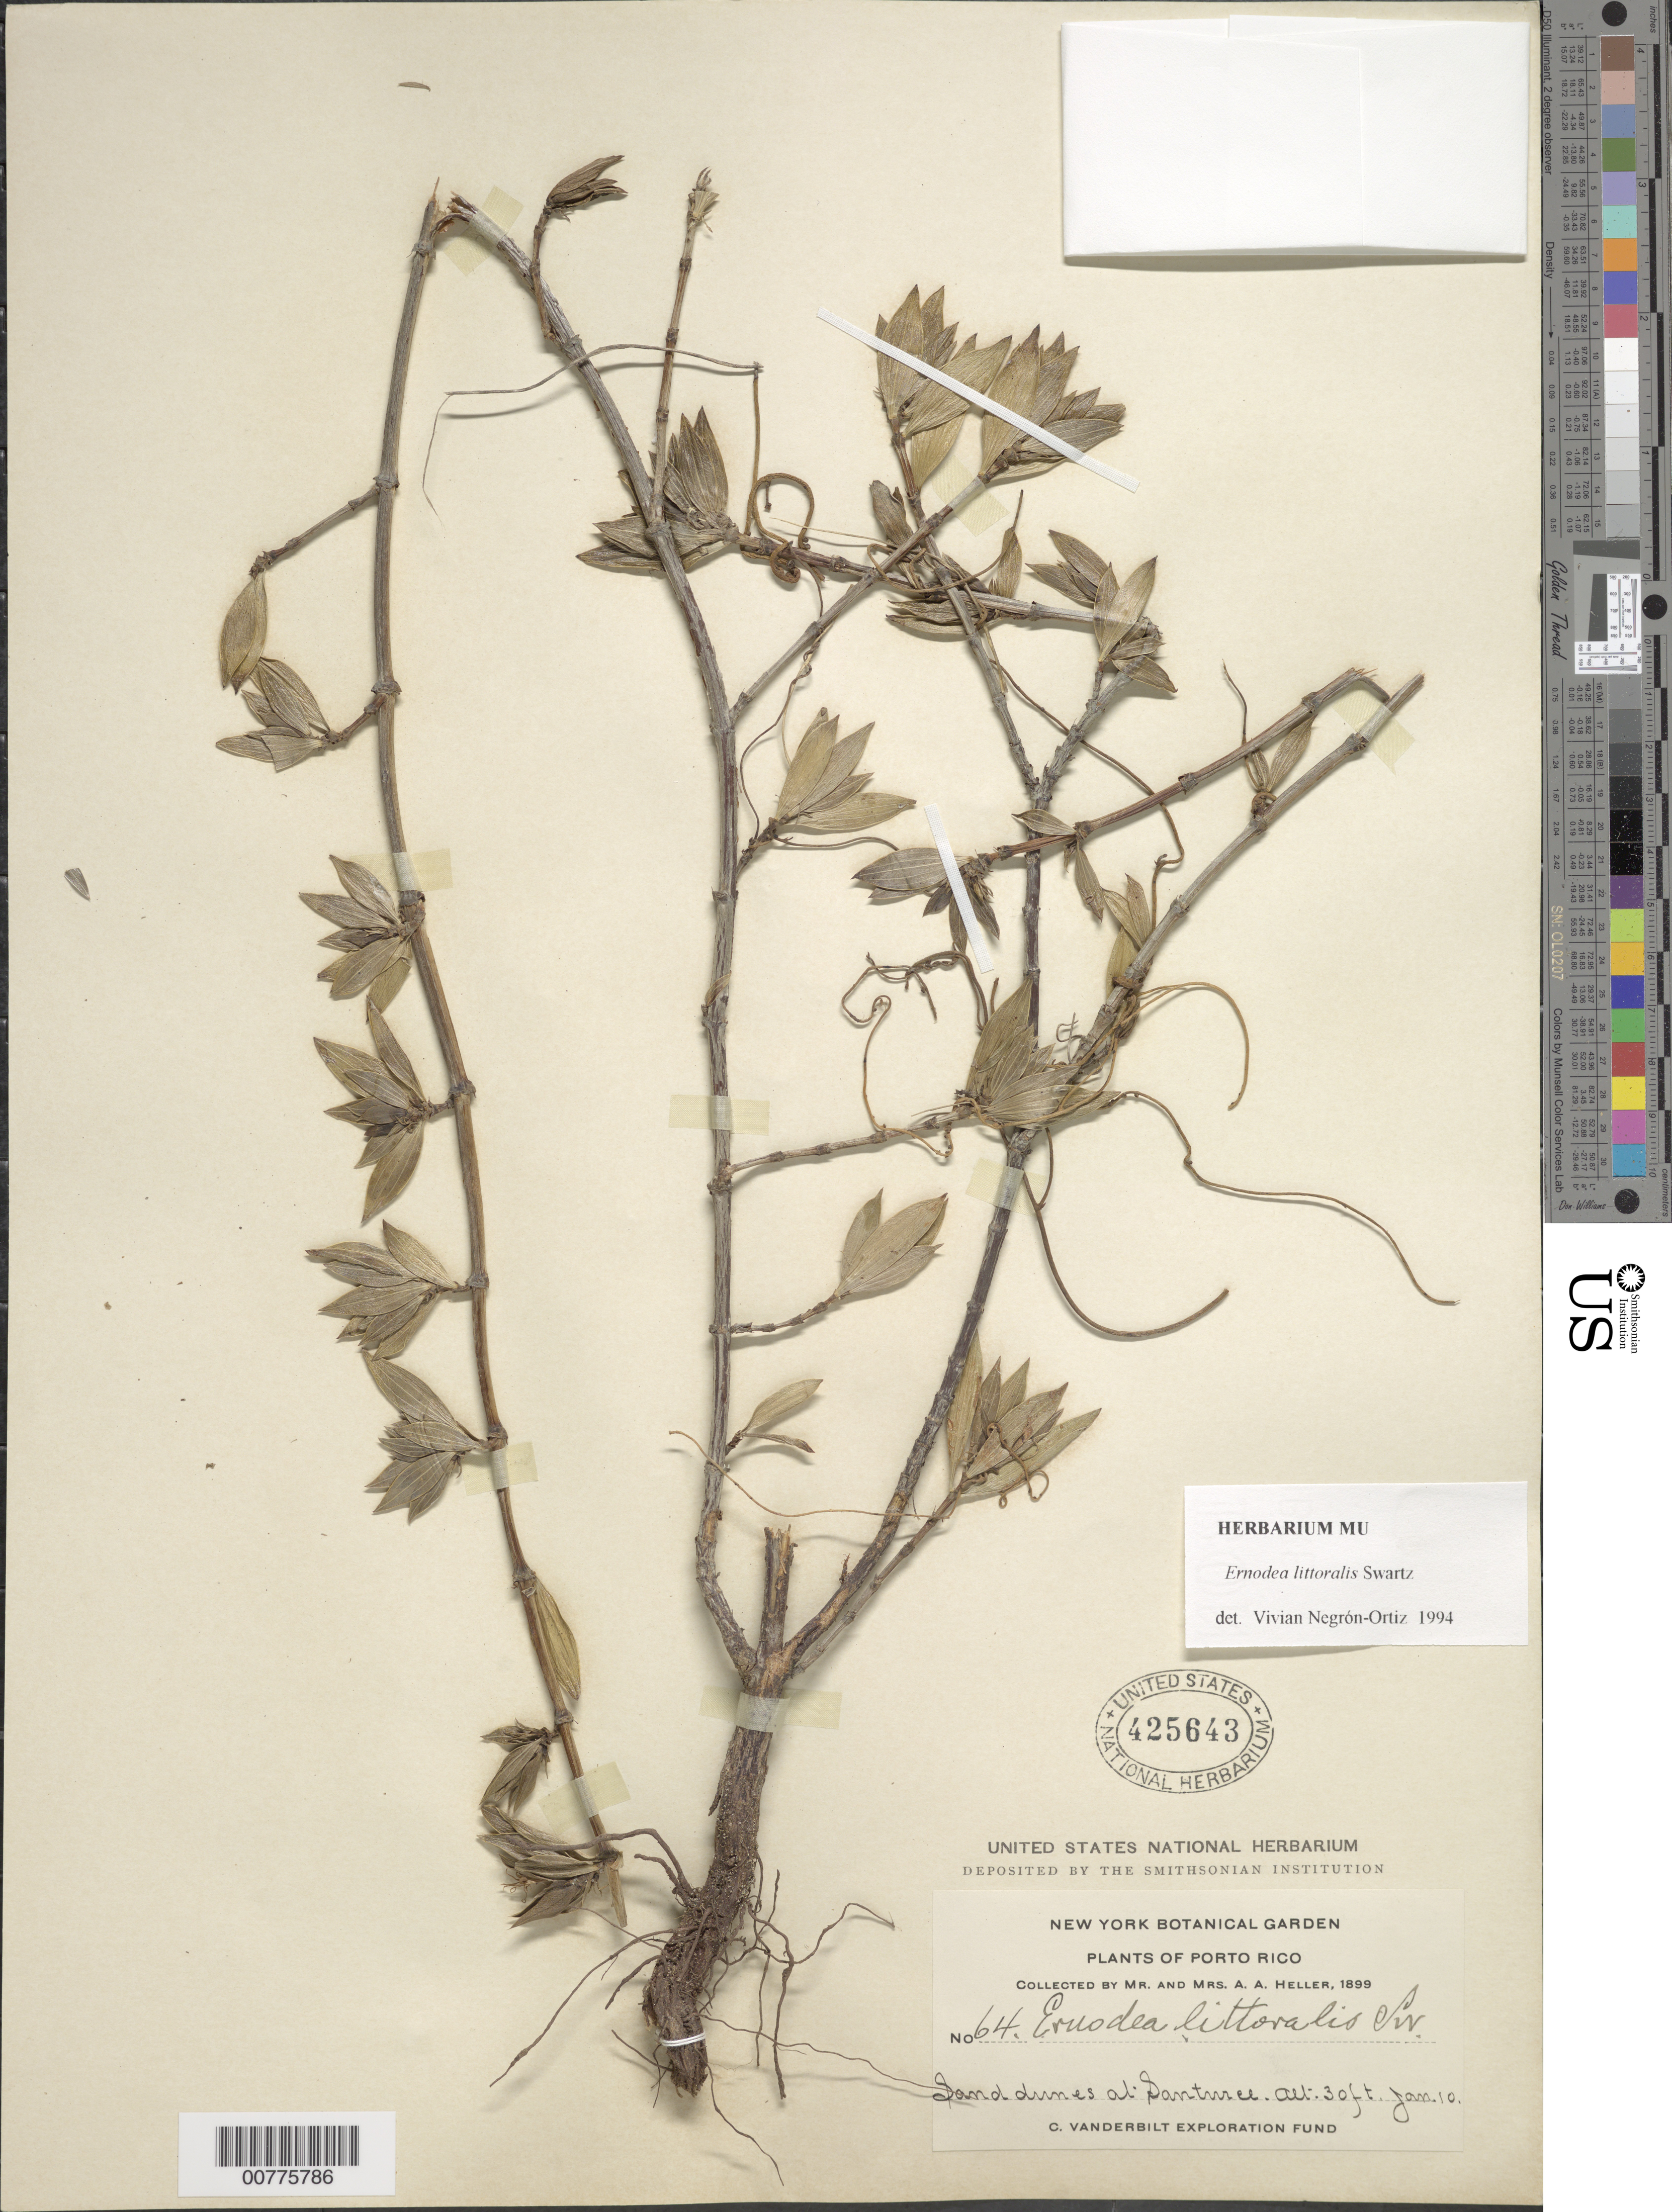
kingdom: Plantae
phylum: Tracheophyta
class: Magnoliopsida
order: Gentianales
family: Rubiaceae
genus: Ernodea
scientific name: Ernodea littoralis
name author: Sw.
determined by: Negrón-Ortiz, V.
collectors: A. A. Heller & E. G. Heller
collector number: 64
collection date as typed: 10 Jan 1899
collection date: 1899-01-10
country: Puerto Rico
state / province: San Juan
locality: Sand dunes at Santurce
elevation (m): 9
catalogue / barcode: US 425643